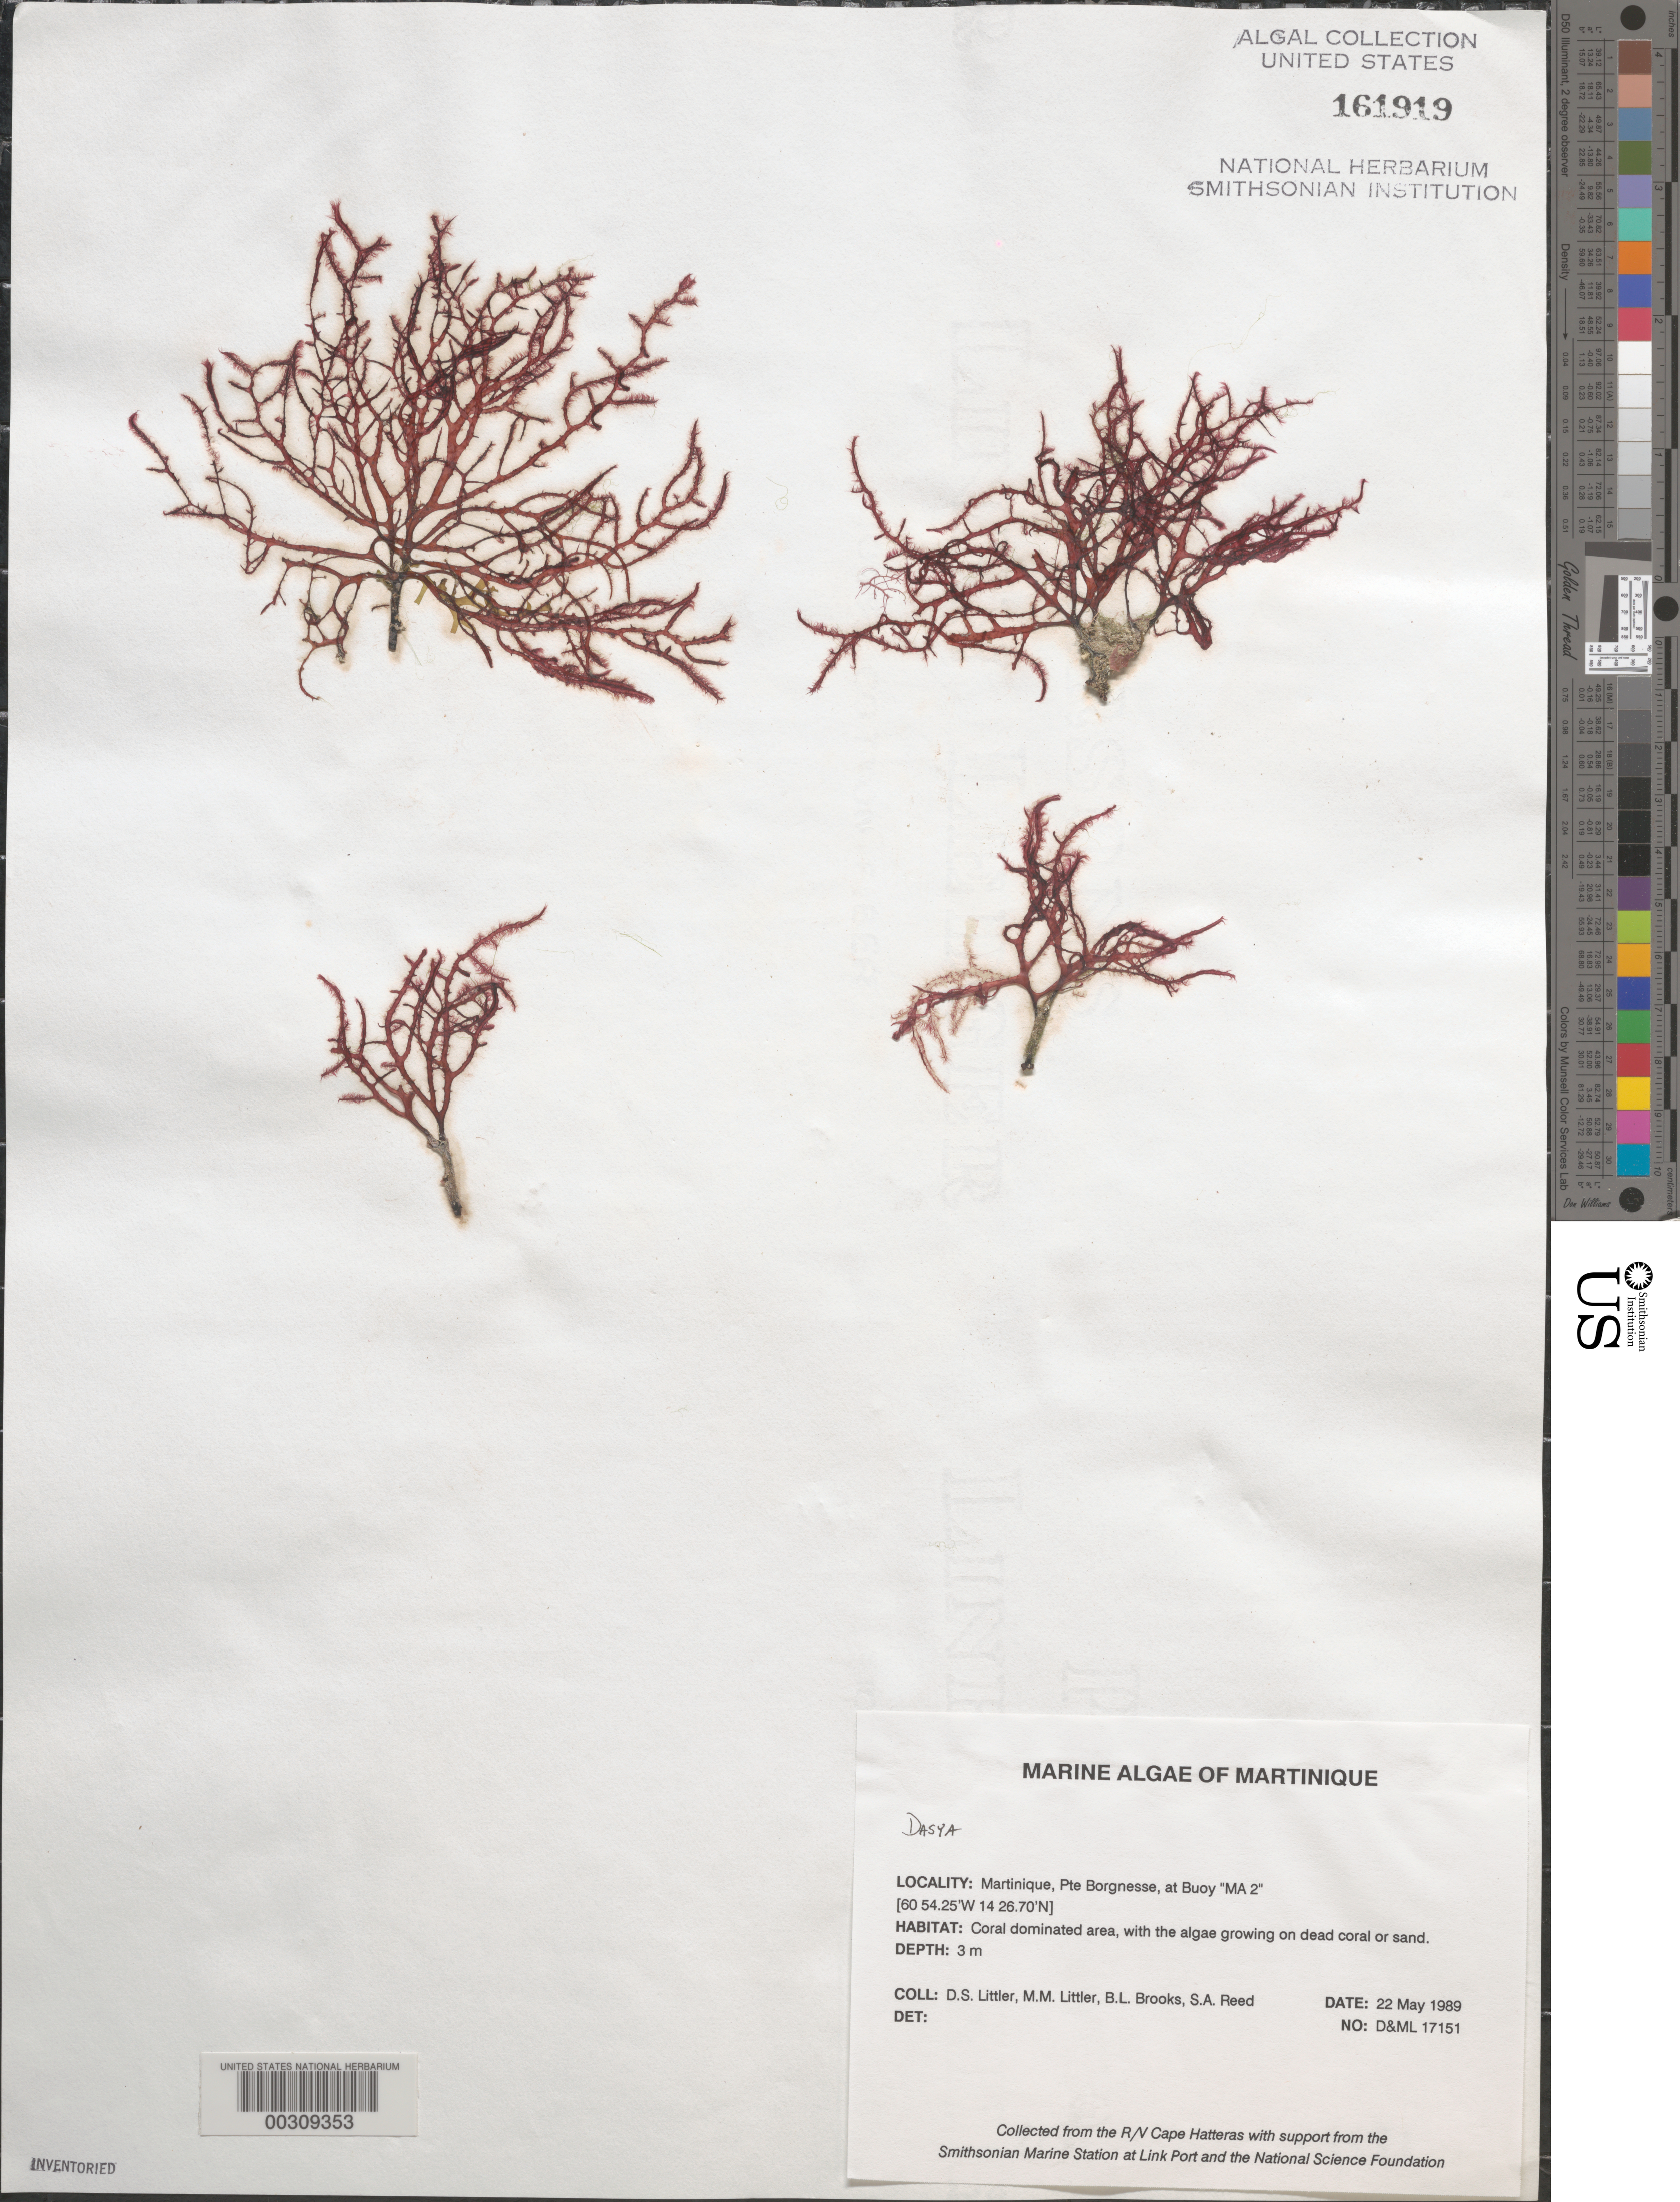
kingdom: Plantae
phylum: Rhodophyta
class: Florideophyceae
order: Ceramiales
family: Dasyaceae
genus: Dasya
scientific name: Dasya sp.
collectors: D. S. Littler, M. M. Littler, B. Brooks & S. Reed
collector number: D&ML 17151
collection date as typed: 22 May 1989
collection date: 1989-05-22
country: Martinique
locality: Pointe Borgnesse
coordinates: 14 26.70 N, 60 54.25' W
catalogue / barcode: US 161919